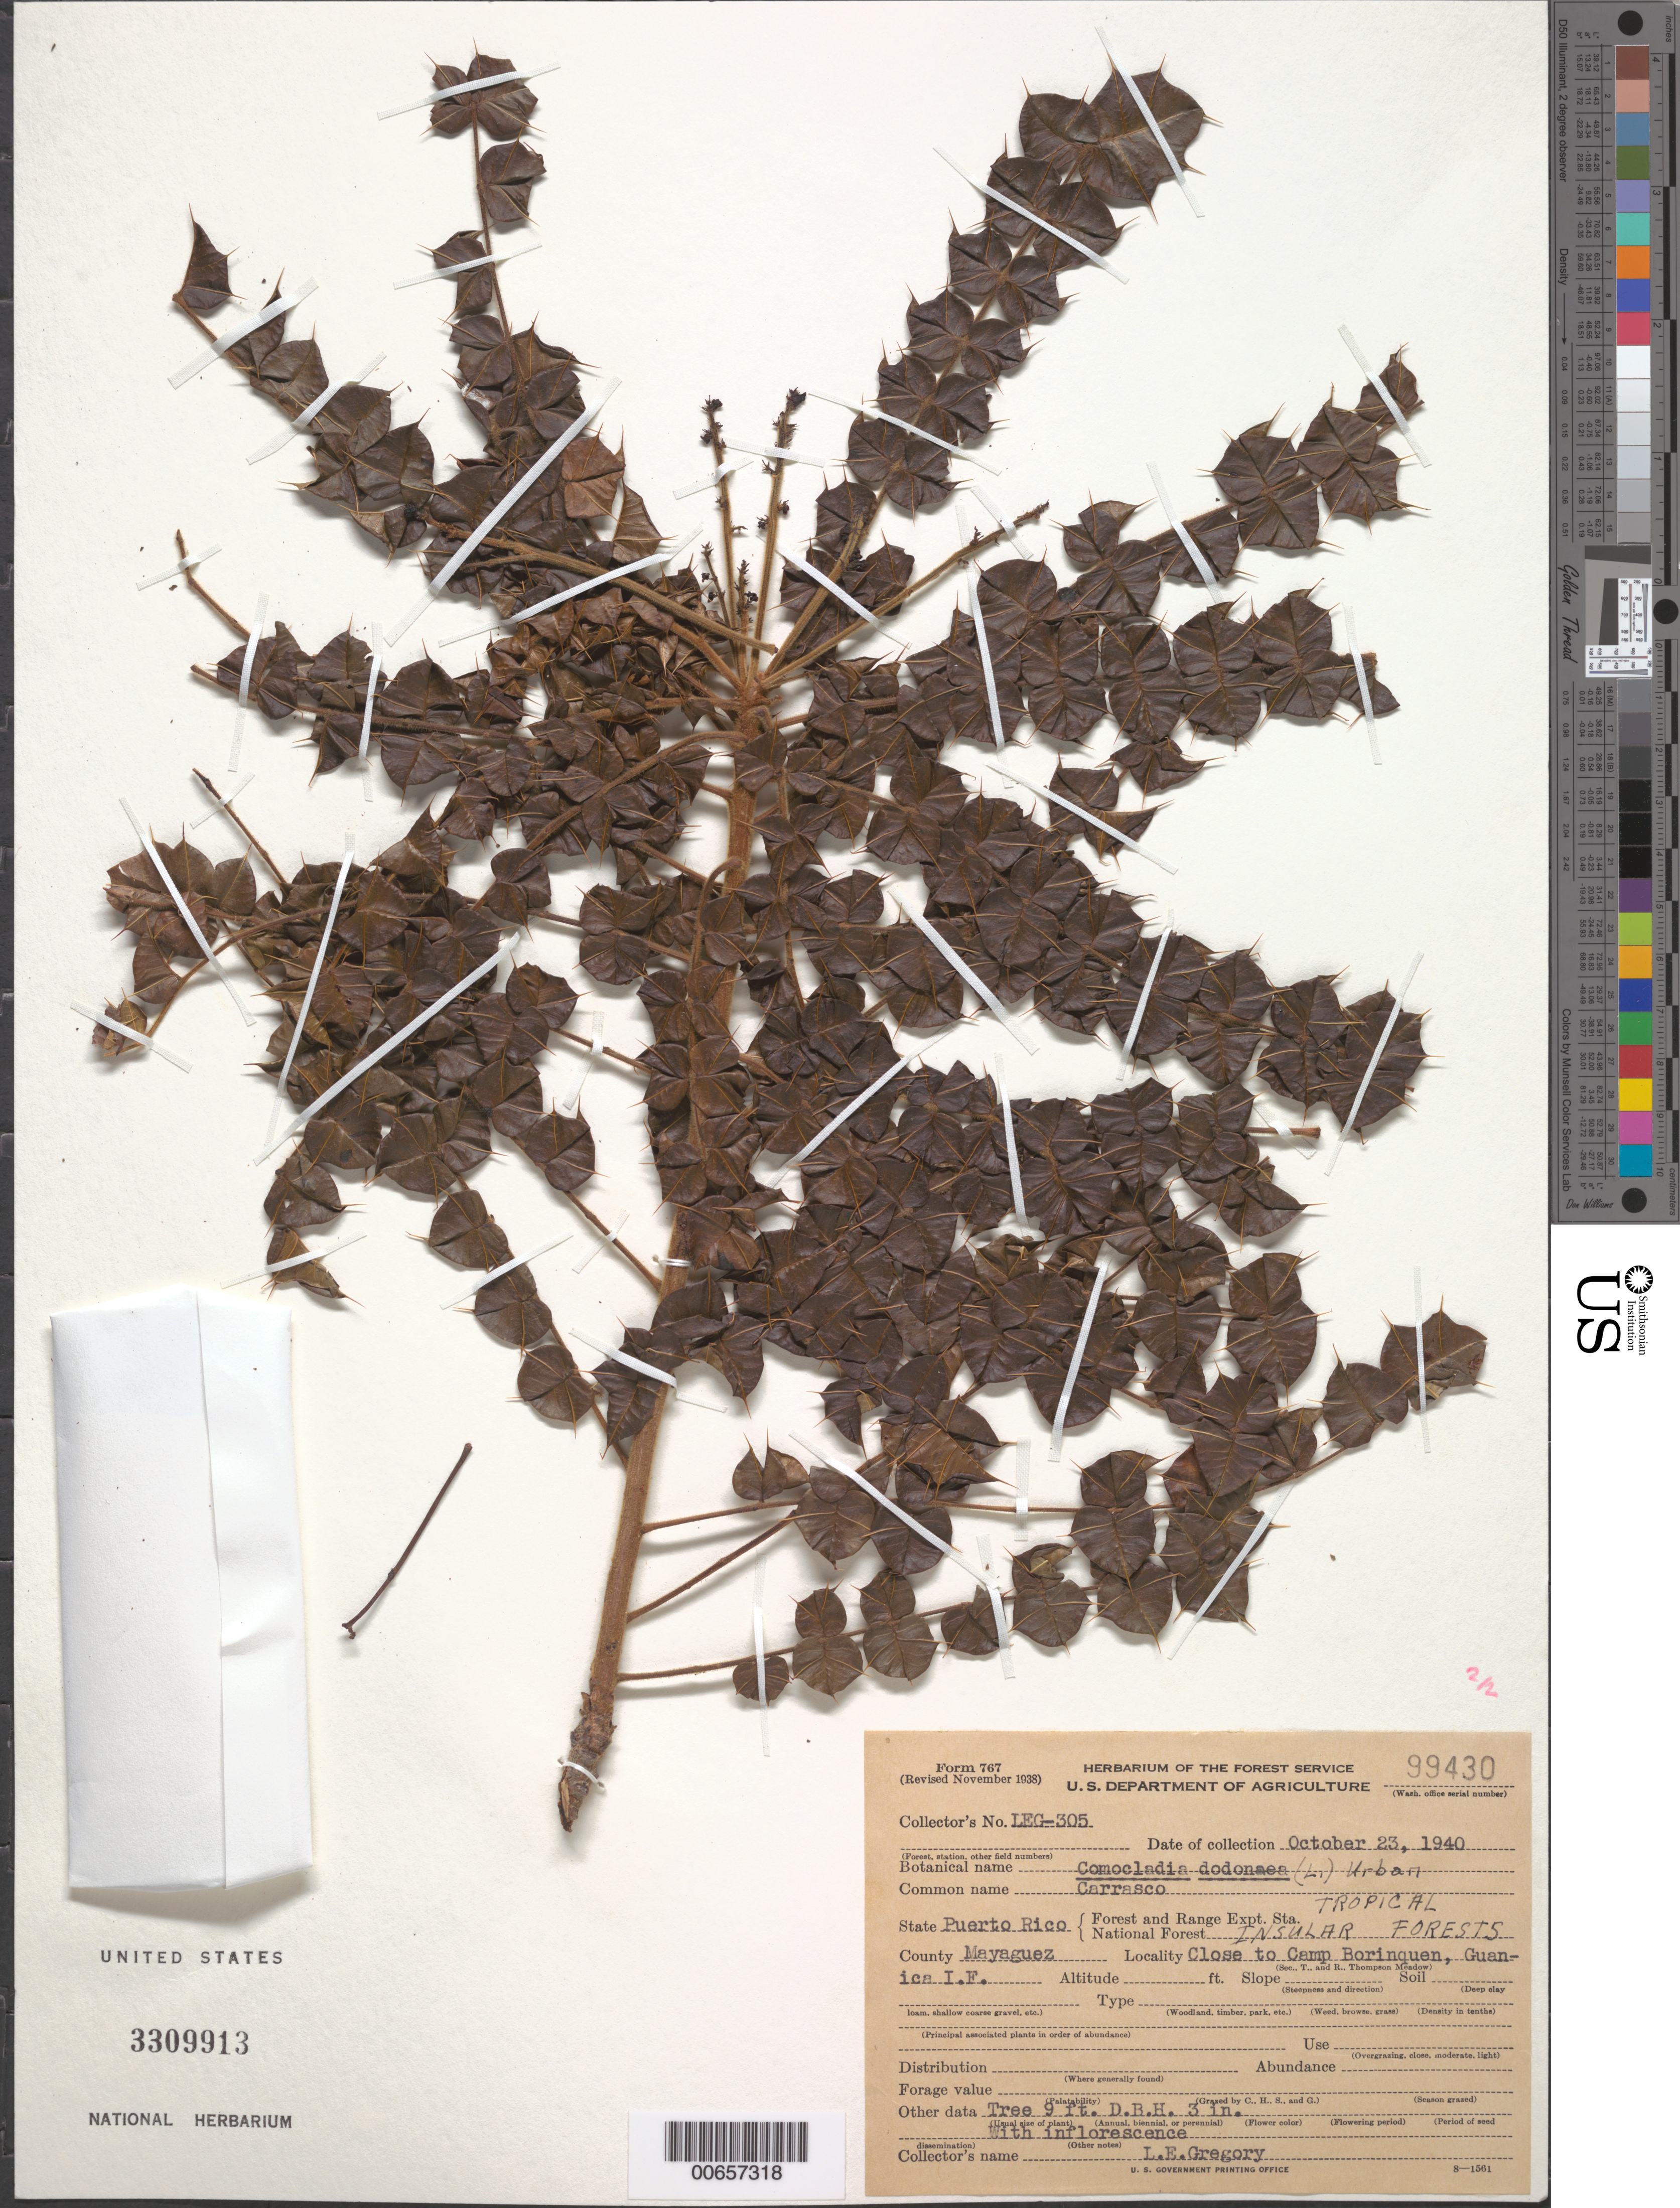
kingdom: Plantae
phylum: Tracheophyta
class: Magnoliopsida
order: Sapindales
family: Anacardiaceae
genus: Comocladia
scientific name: Comocladia dodonaea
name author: (L.) Urb.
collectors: L. E. Gregory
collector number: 305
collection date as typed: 23 Oct 1940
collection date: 1940-10-23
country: Puerto Rico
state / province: Guánica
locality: Guanica, forest close to Camp. Borinquen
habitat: Dry forest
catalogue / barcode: US 3309913